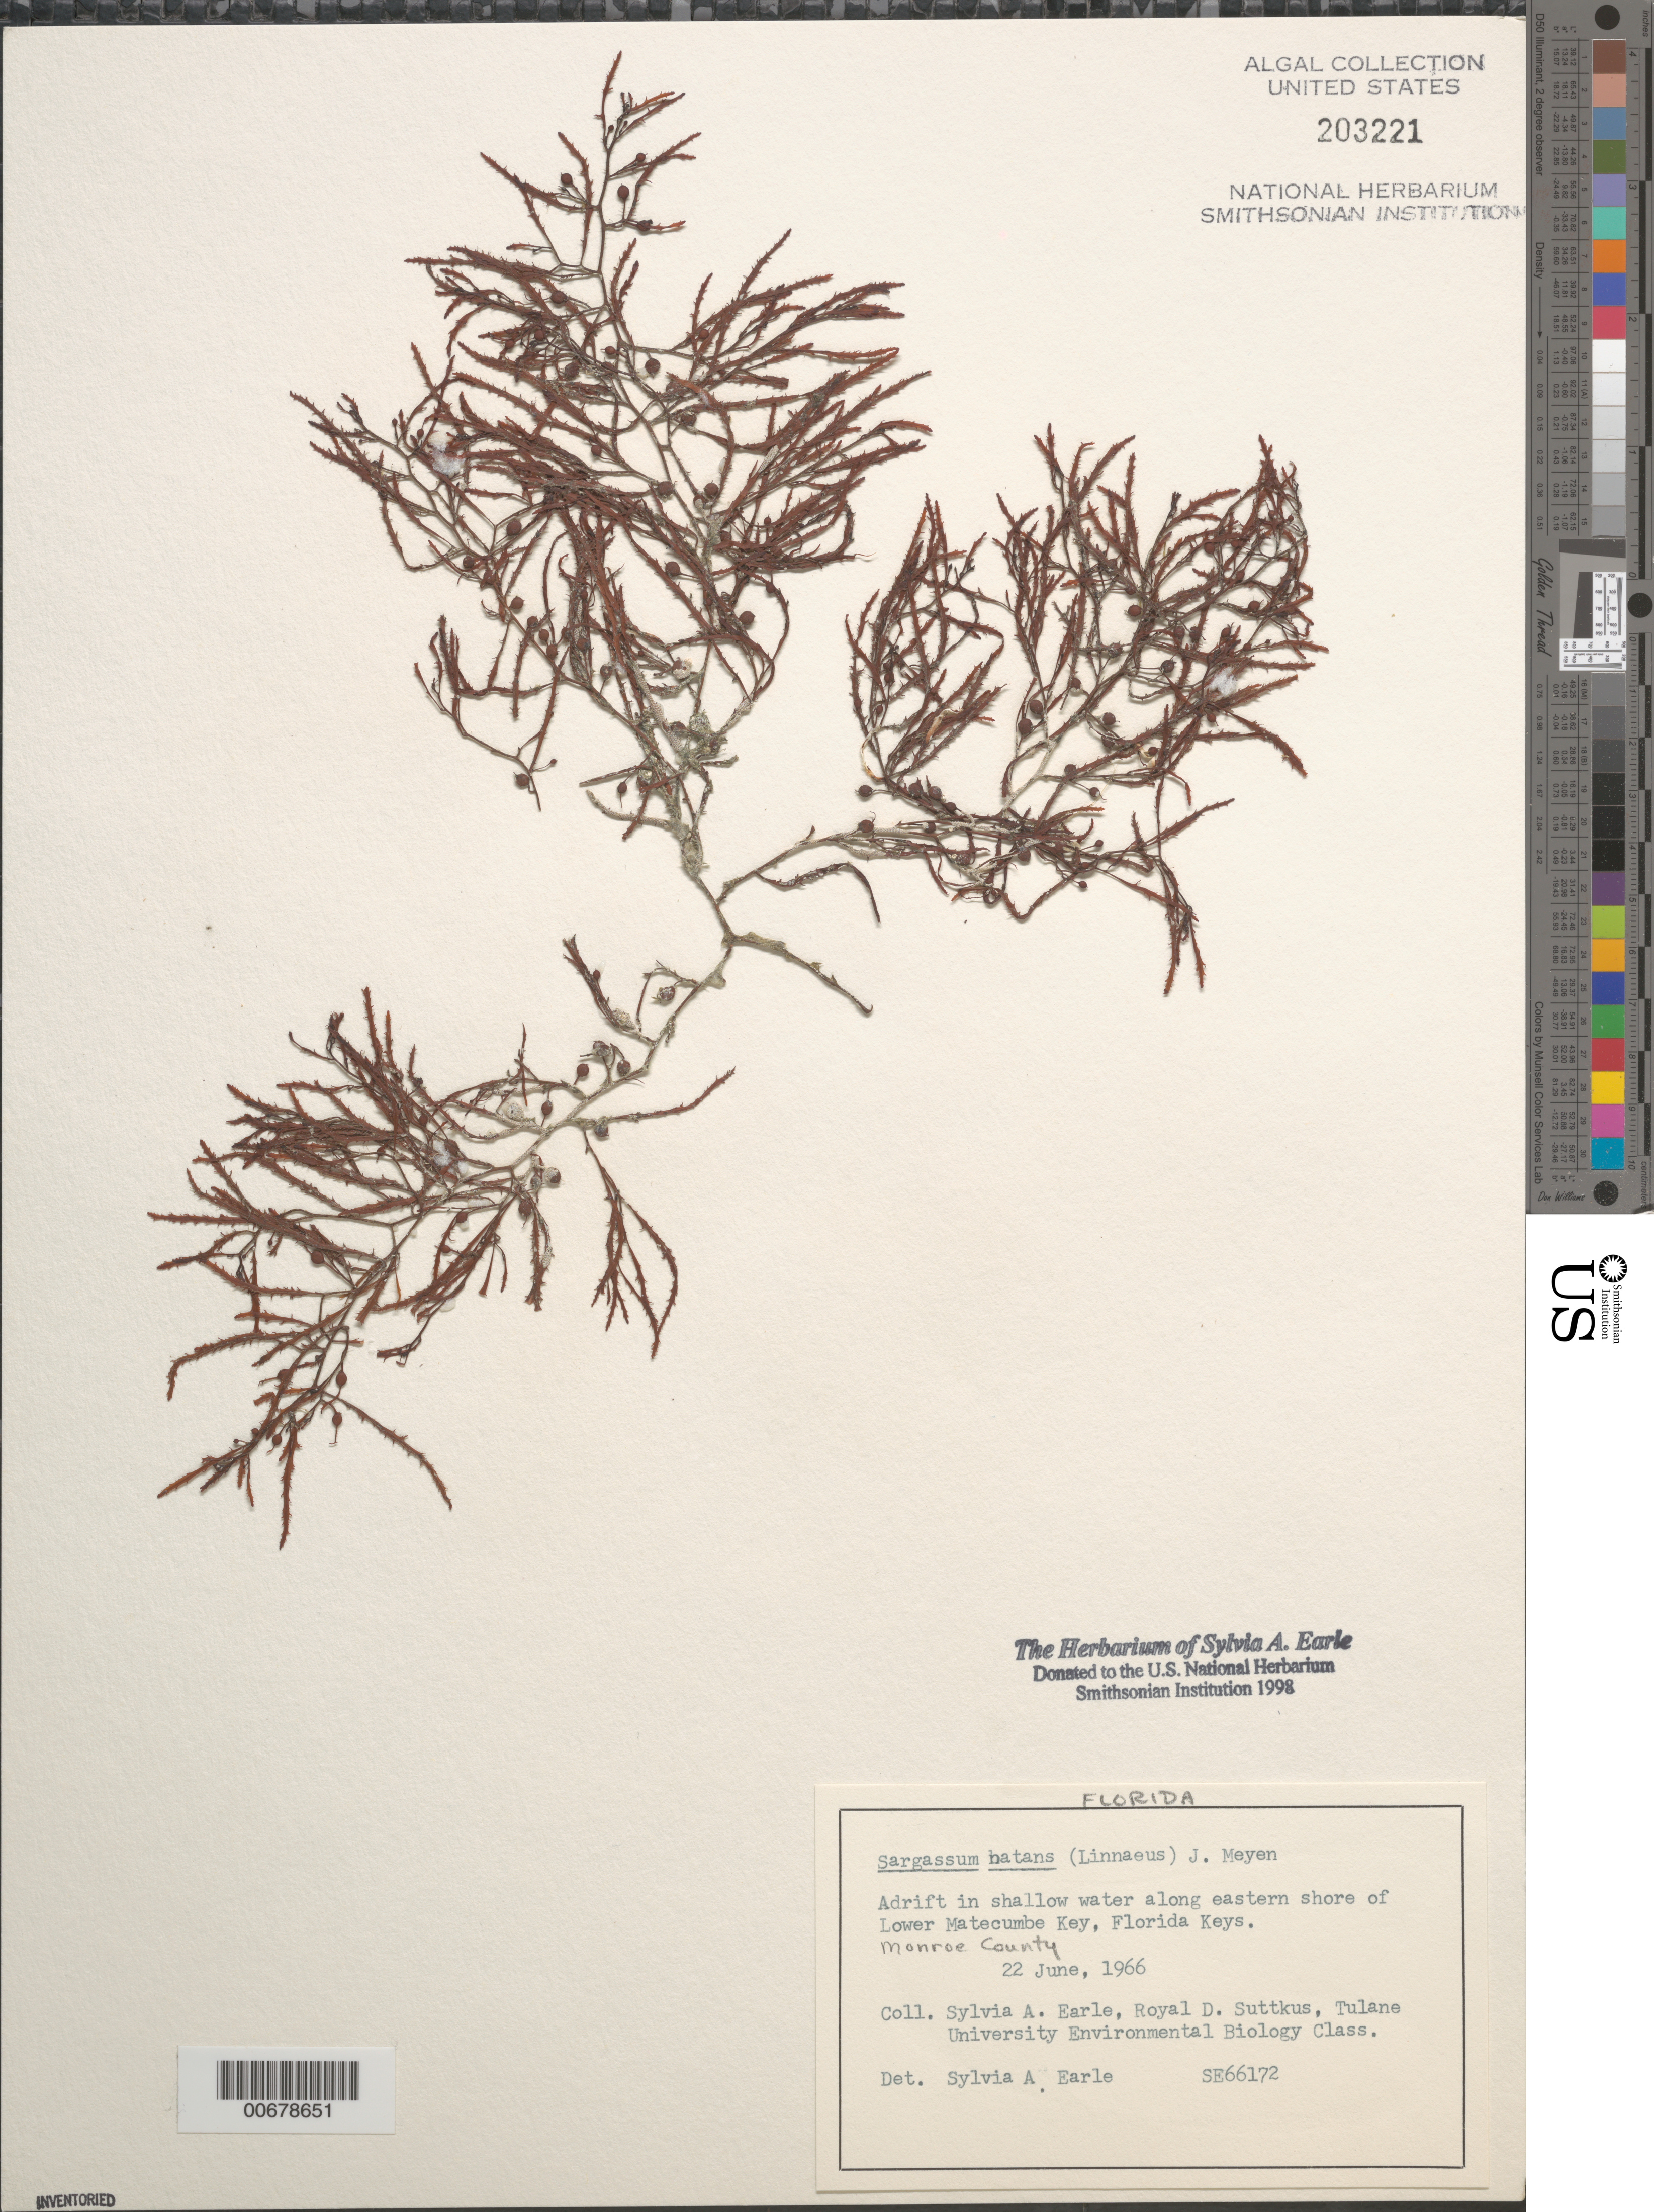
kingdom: Chromista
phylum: Ochrophyta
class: Phaeophyceae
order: Fucales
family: Sargassaceae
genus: Sargassum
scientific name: Sargassum natans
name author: (L.) Gaillon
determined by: Earle, S. A.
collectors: S. A. Earle, R. Suttkus & Tulane Univ. Env. Biol. Class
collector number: SE 66172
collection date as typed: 22 Jun 1966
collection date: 1966-06-22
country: United States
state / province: Florida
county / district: Monroe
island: Lower Matecumbe Key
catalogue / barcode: US 203221